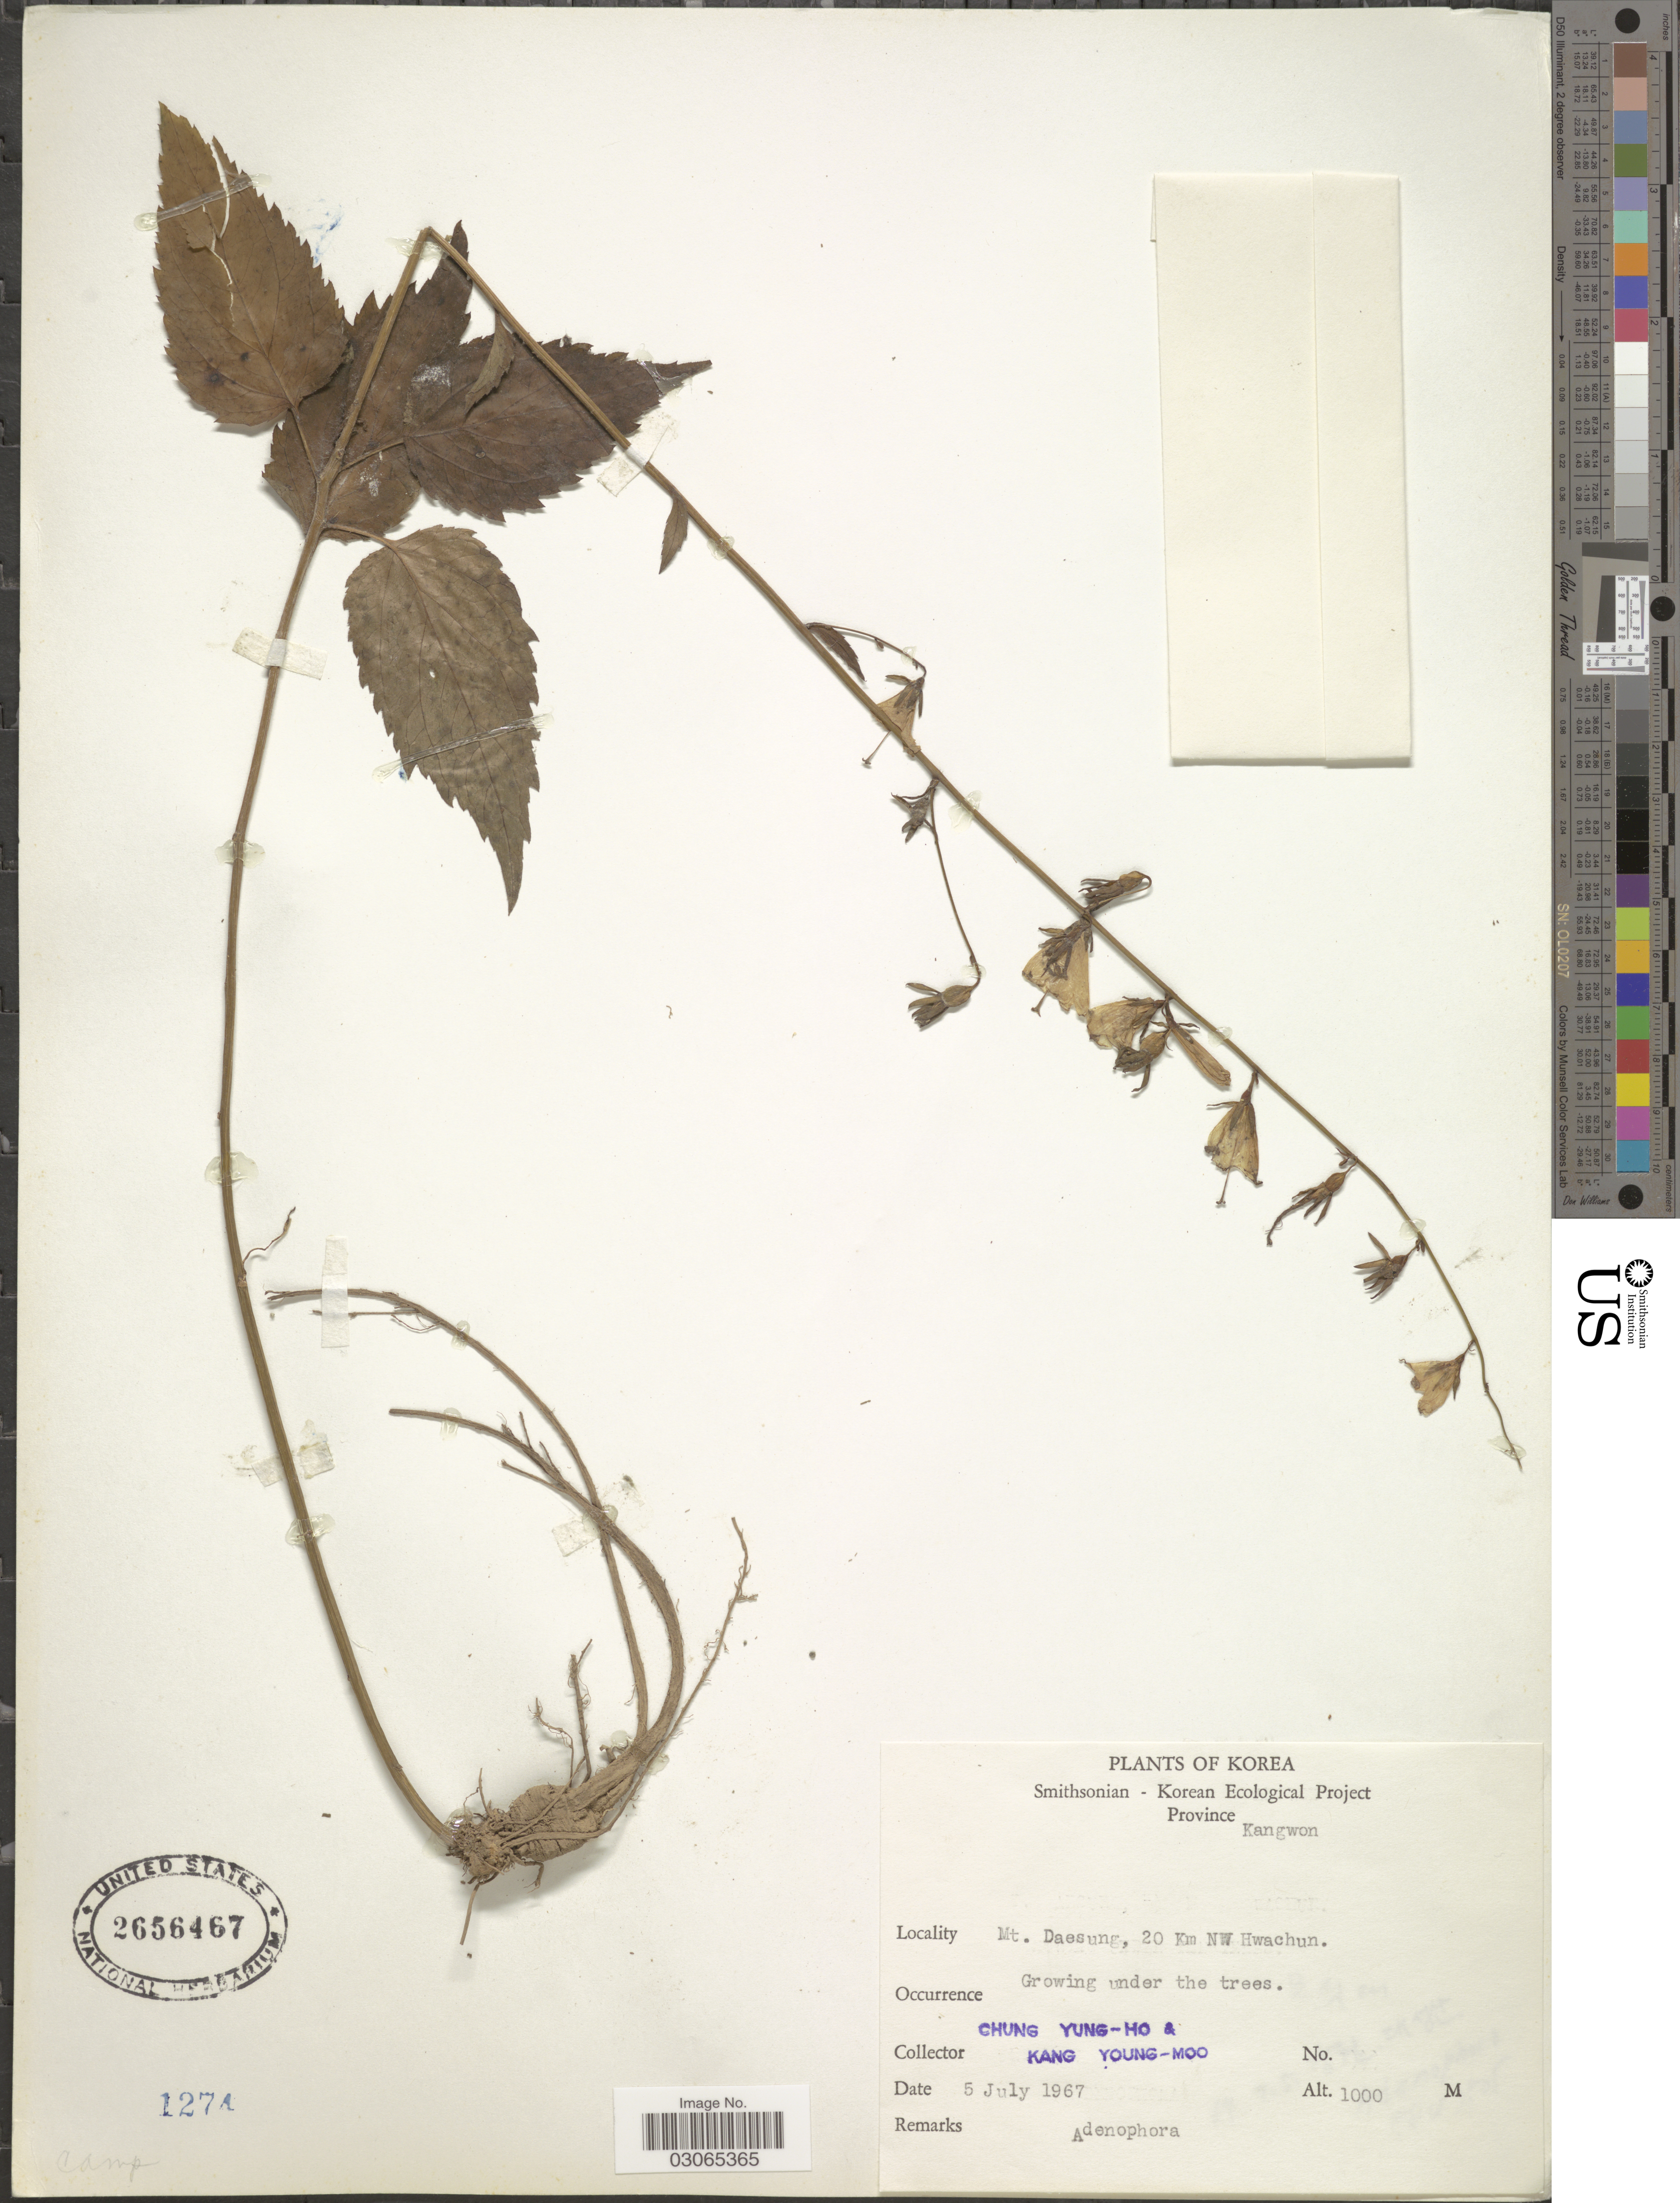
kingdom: Plantae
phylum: Tracheophyta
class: Magnoliopsida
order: Asterales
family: Campanulaceae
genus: Adenophora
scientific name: Adenophora sp.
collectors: C. Yung-Ho & K. Young-Moo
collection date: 1967-07-05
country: North Korea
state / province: Kangwon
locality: Mt. Daesung, 20 Km NW Hwachun.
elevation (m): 1000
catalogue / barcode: US 2656467